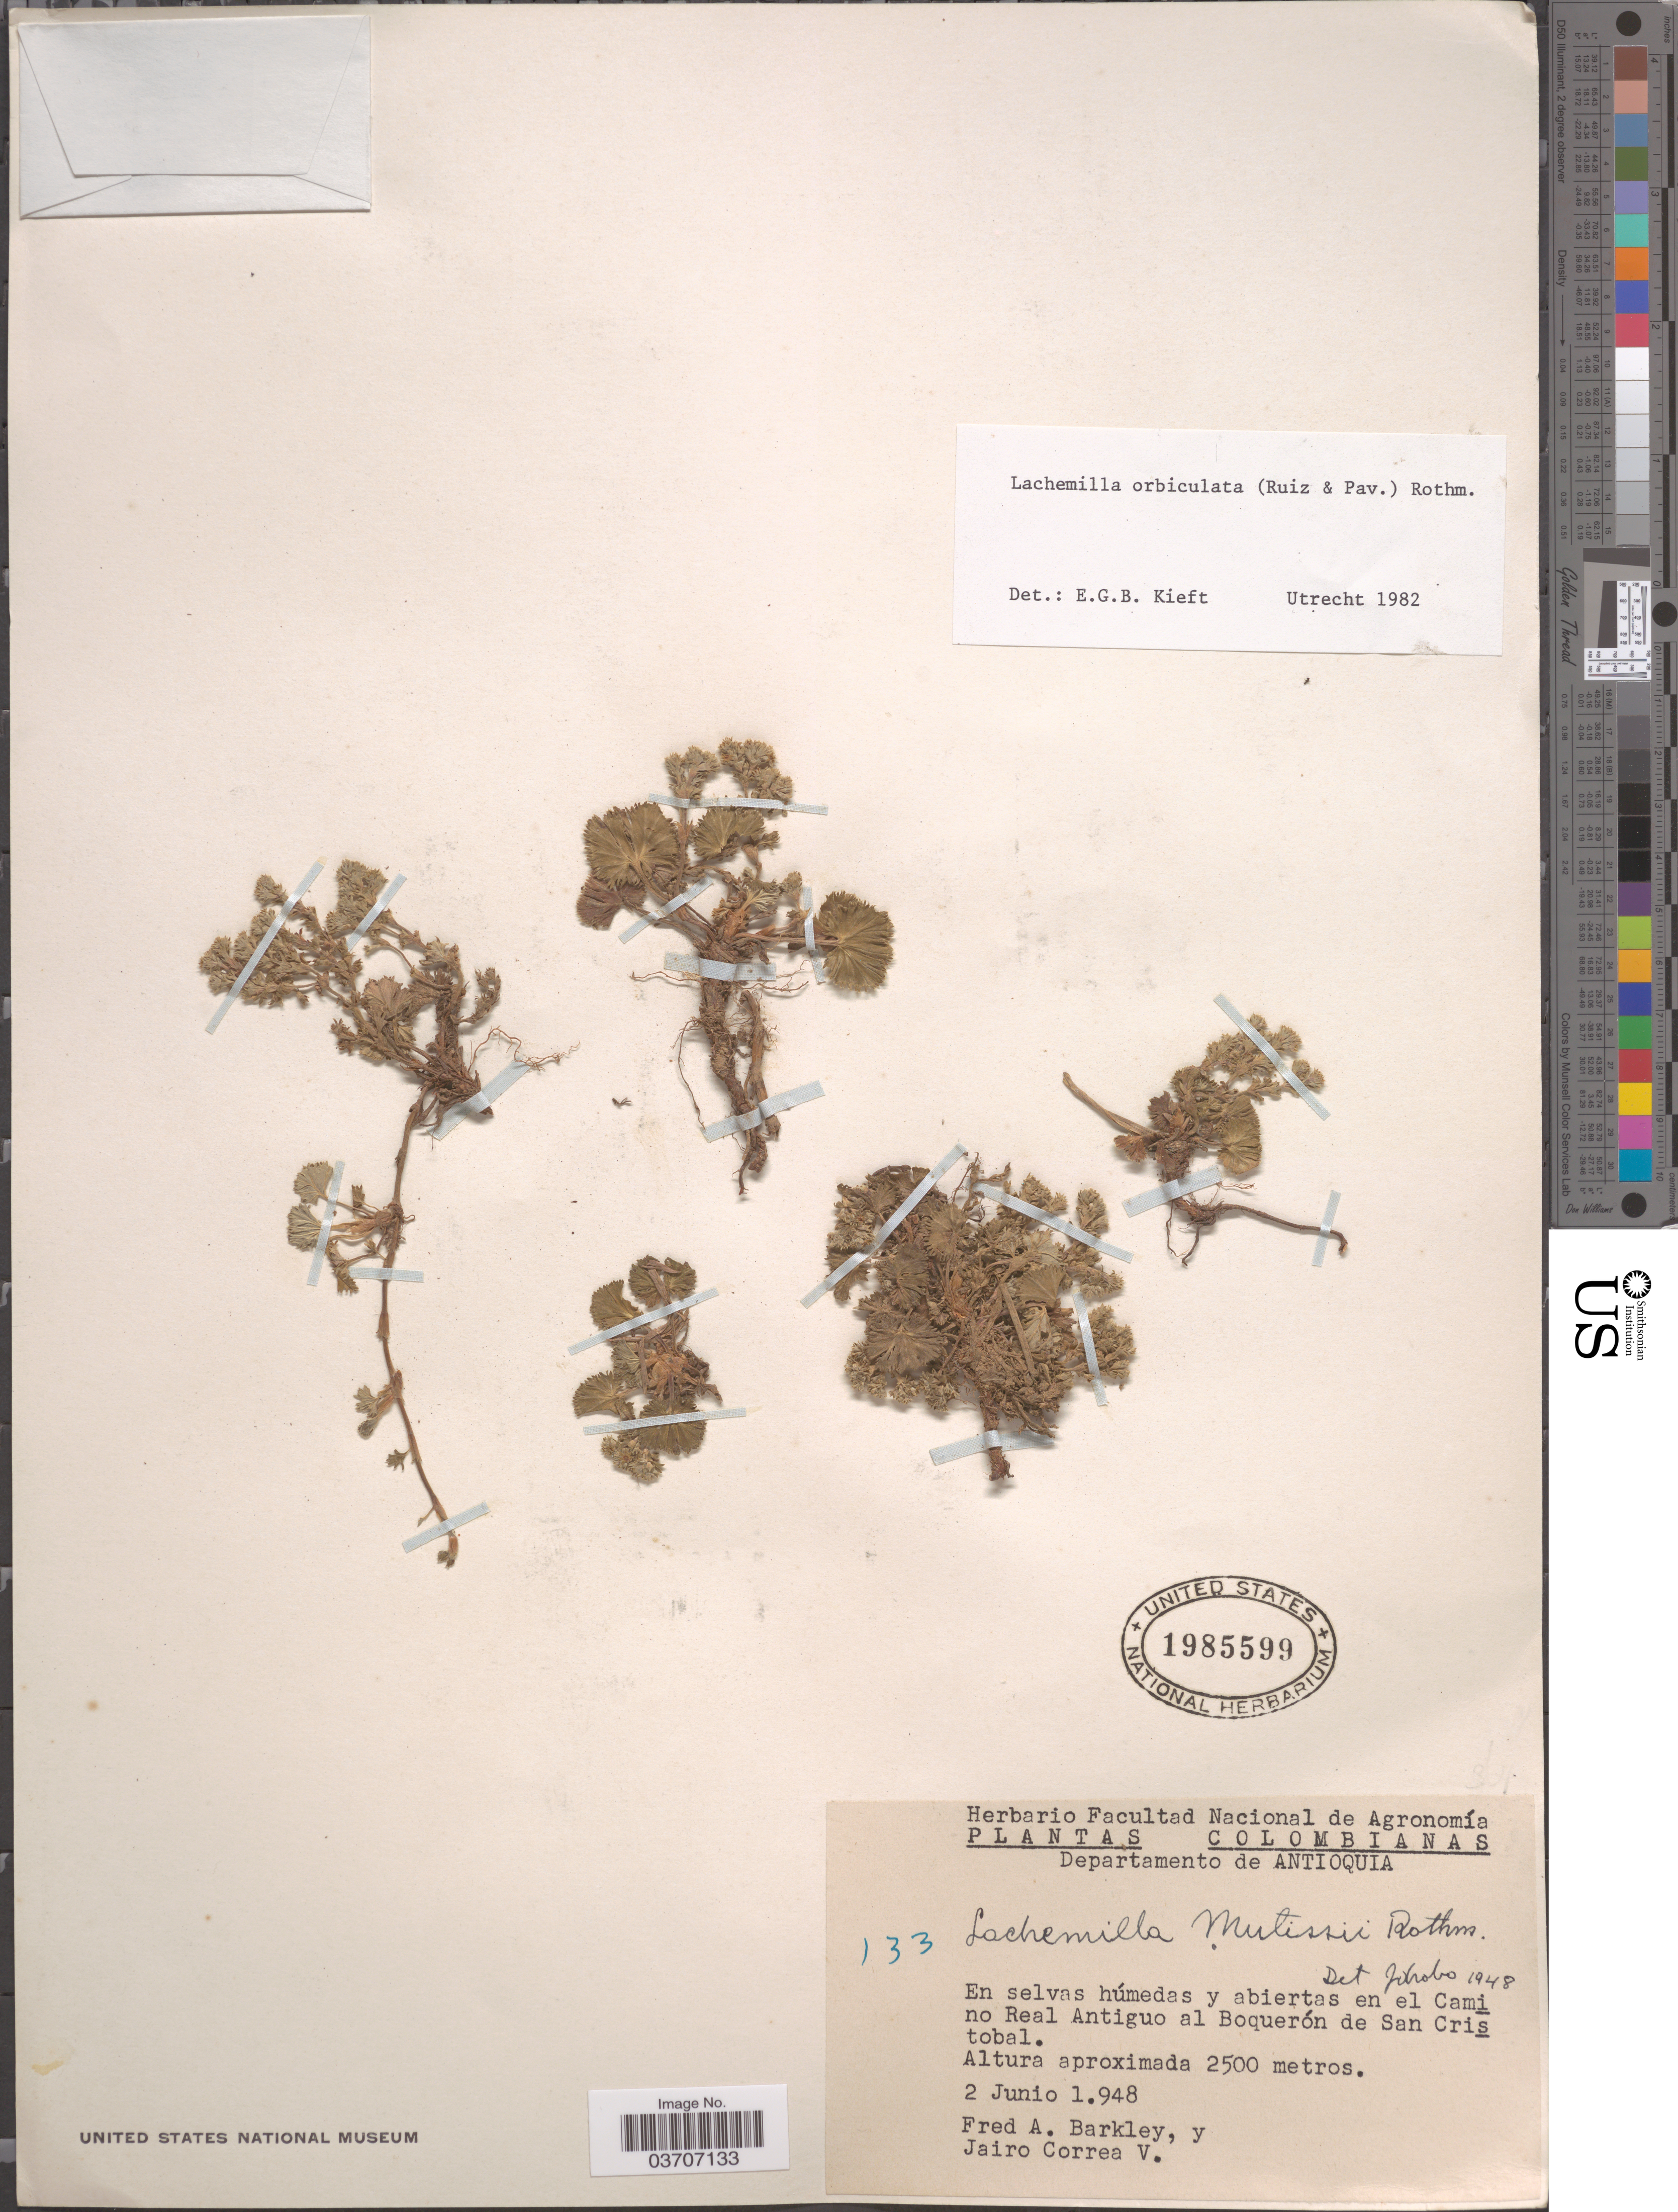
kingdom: Plantae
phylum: Tracheophyta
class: Magnoliopsida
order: Rosales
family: Rosaceae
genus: Lachemilla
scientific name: Lachemilla orbiculata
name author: (Ruiz & Pav.) Rydb.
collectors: F. A. Barkley & J. Correa V.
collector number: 133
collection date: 1948-06-02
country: Colombia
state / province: Antioquia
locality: Departamento de Antioquia. En selvas húmedas y abiertas en el Camino Real Antiguo al Boquerón de San Cristobal.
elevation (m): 2500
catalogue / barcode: US 1985599